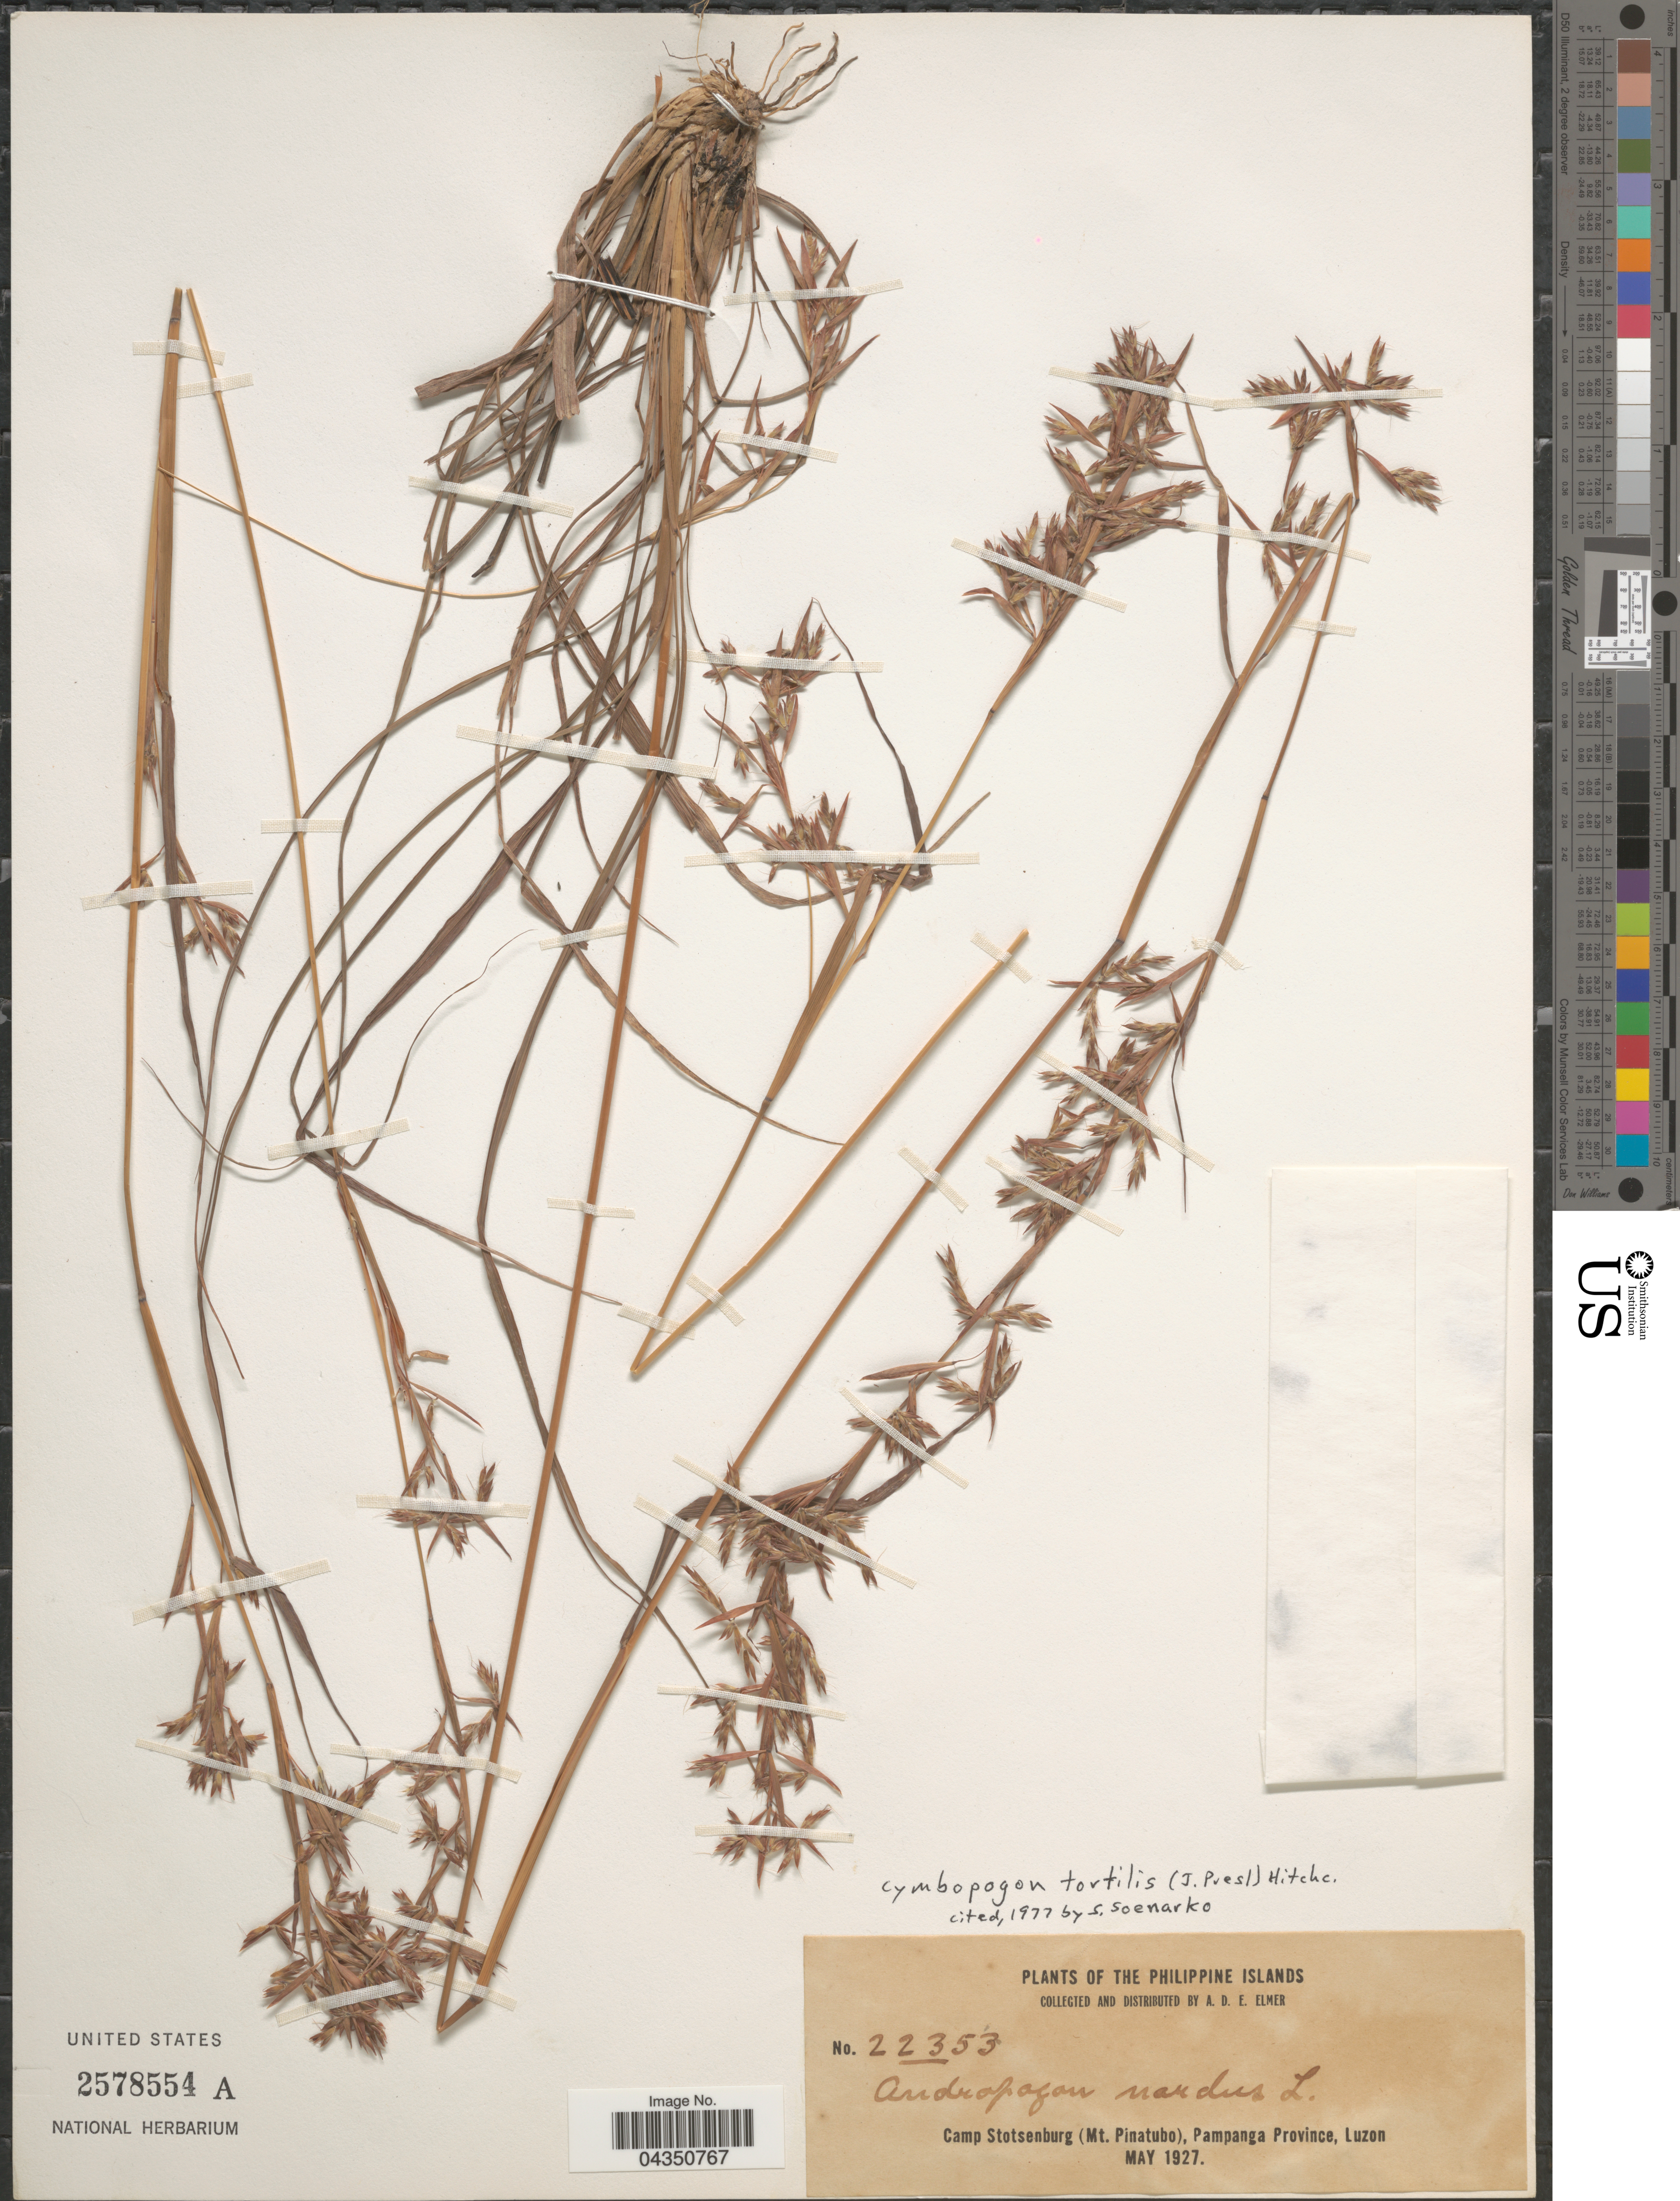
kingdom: Plantae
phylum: Tracheophyta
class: Liliopsida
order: Poales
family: Poaceae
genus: Cymbopogon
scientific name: Cymbopogon tortilis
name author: (J. Presl) A. Camus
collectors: A. D. E. Elmer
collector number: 22353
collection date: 1927-05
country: Philippines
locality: The Philippine Islands. Camp Stotsenburg (Mt. Pinatubo), Pampanga Province, Luzon.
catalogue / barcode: US 2578554A